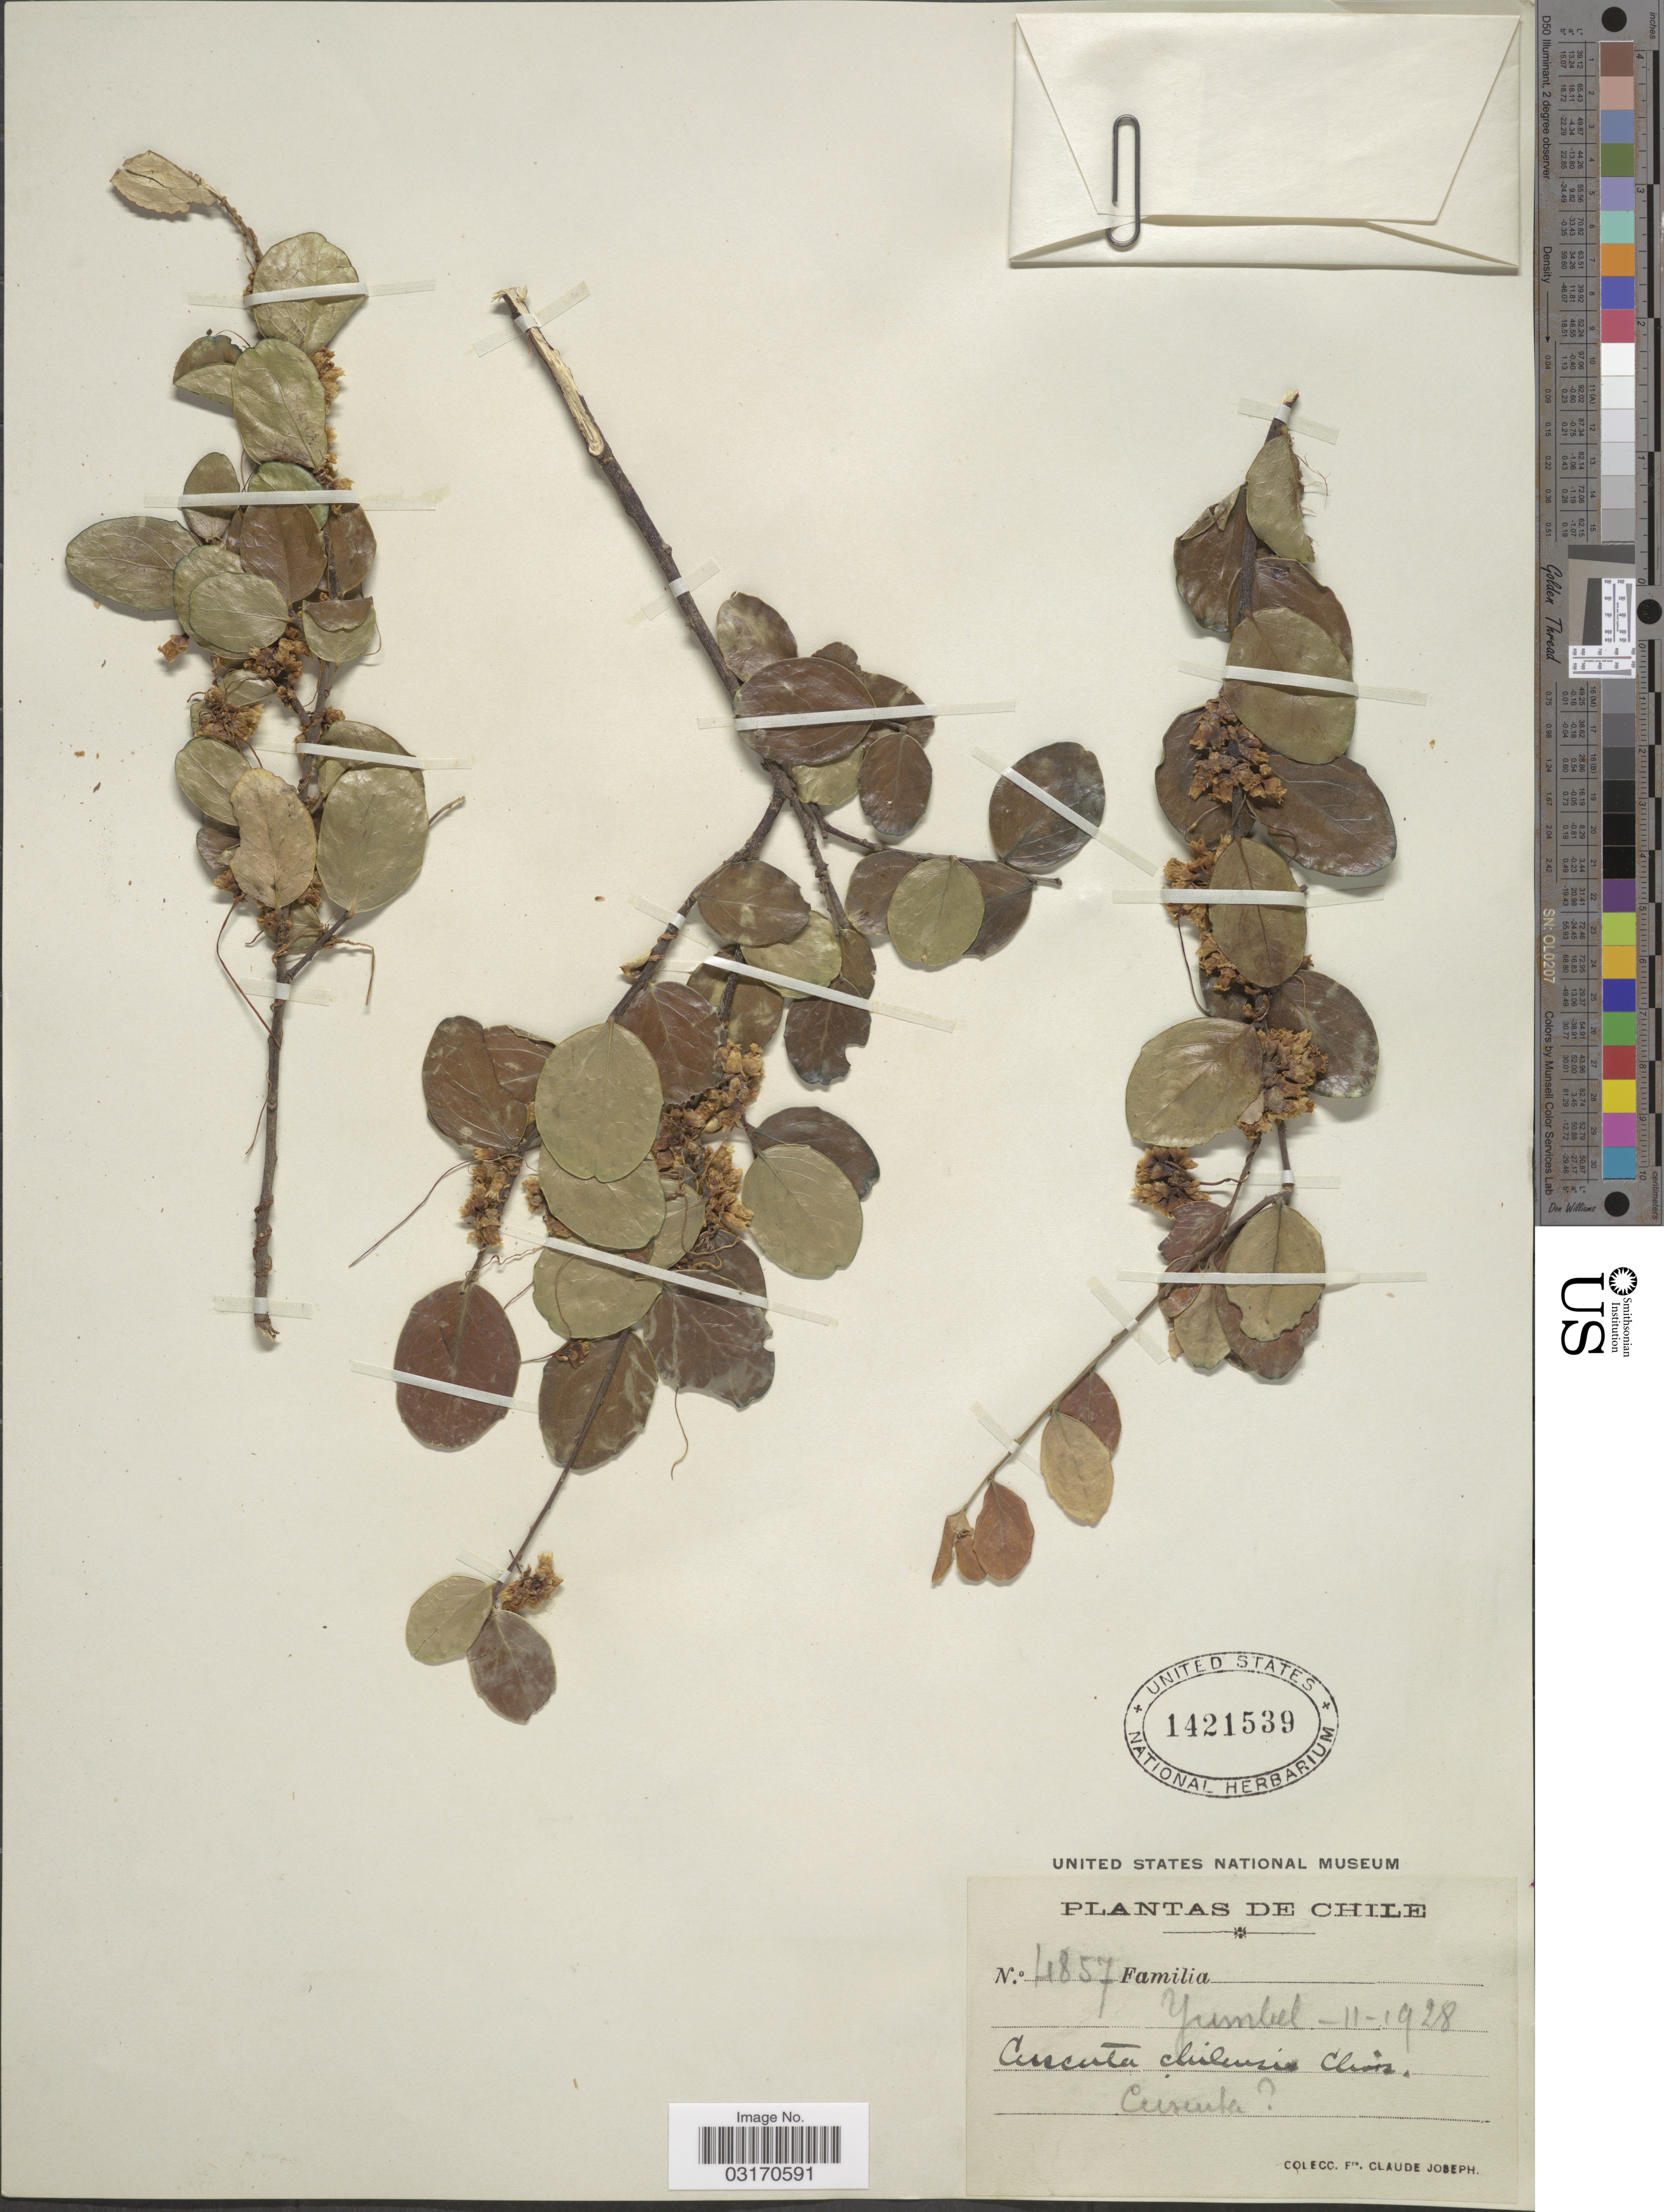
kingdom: Plantae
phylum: Tracheophyta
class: Magnoliopsida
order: Solanales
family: Convolvulaceae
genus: Cuscuta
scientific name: Cuscuta chilensis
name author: Ker Gawl.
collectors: Bro. Claude-Joseph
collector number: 4857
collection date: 1928-11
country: Chile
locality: Yumbel.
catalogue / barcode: US 1421539